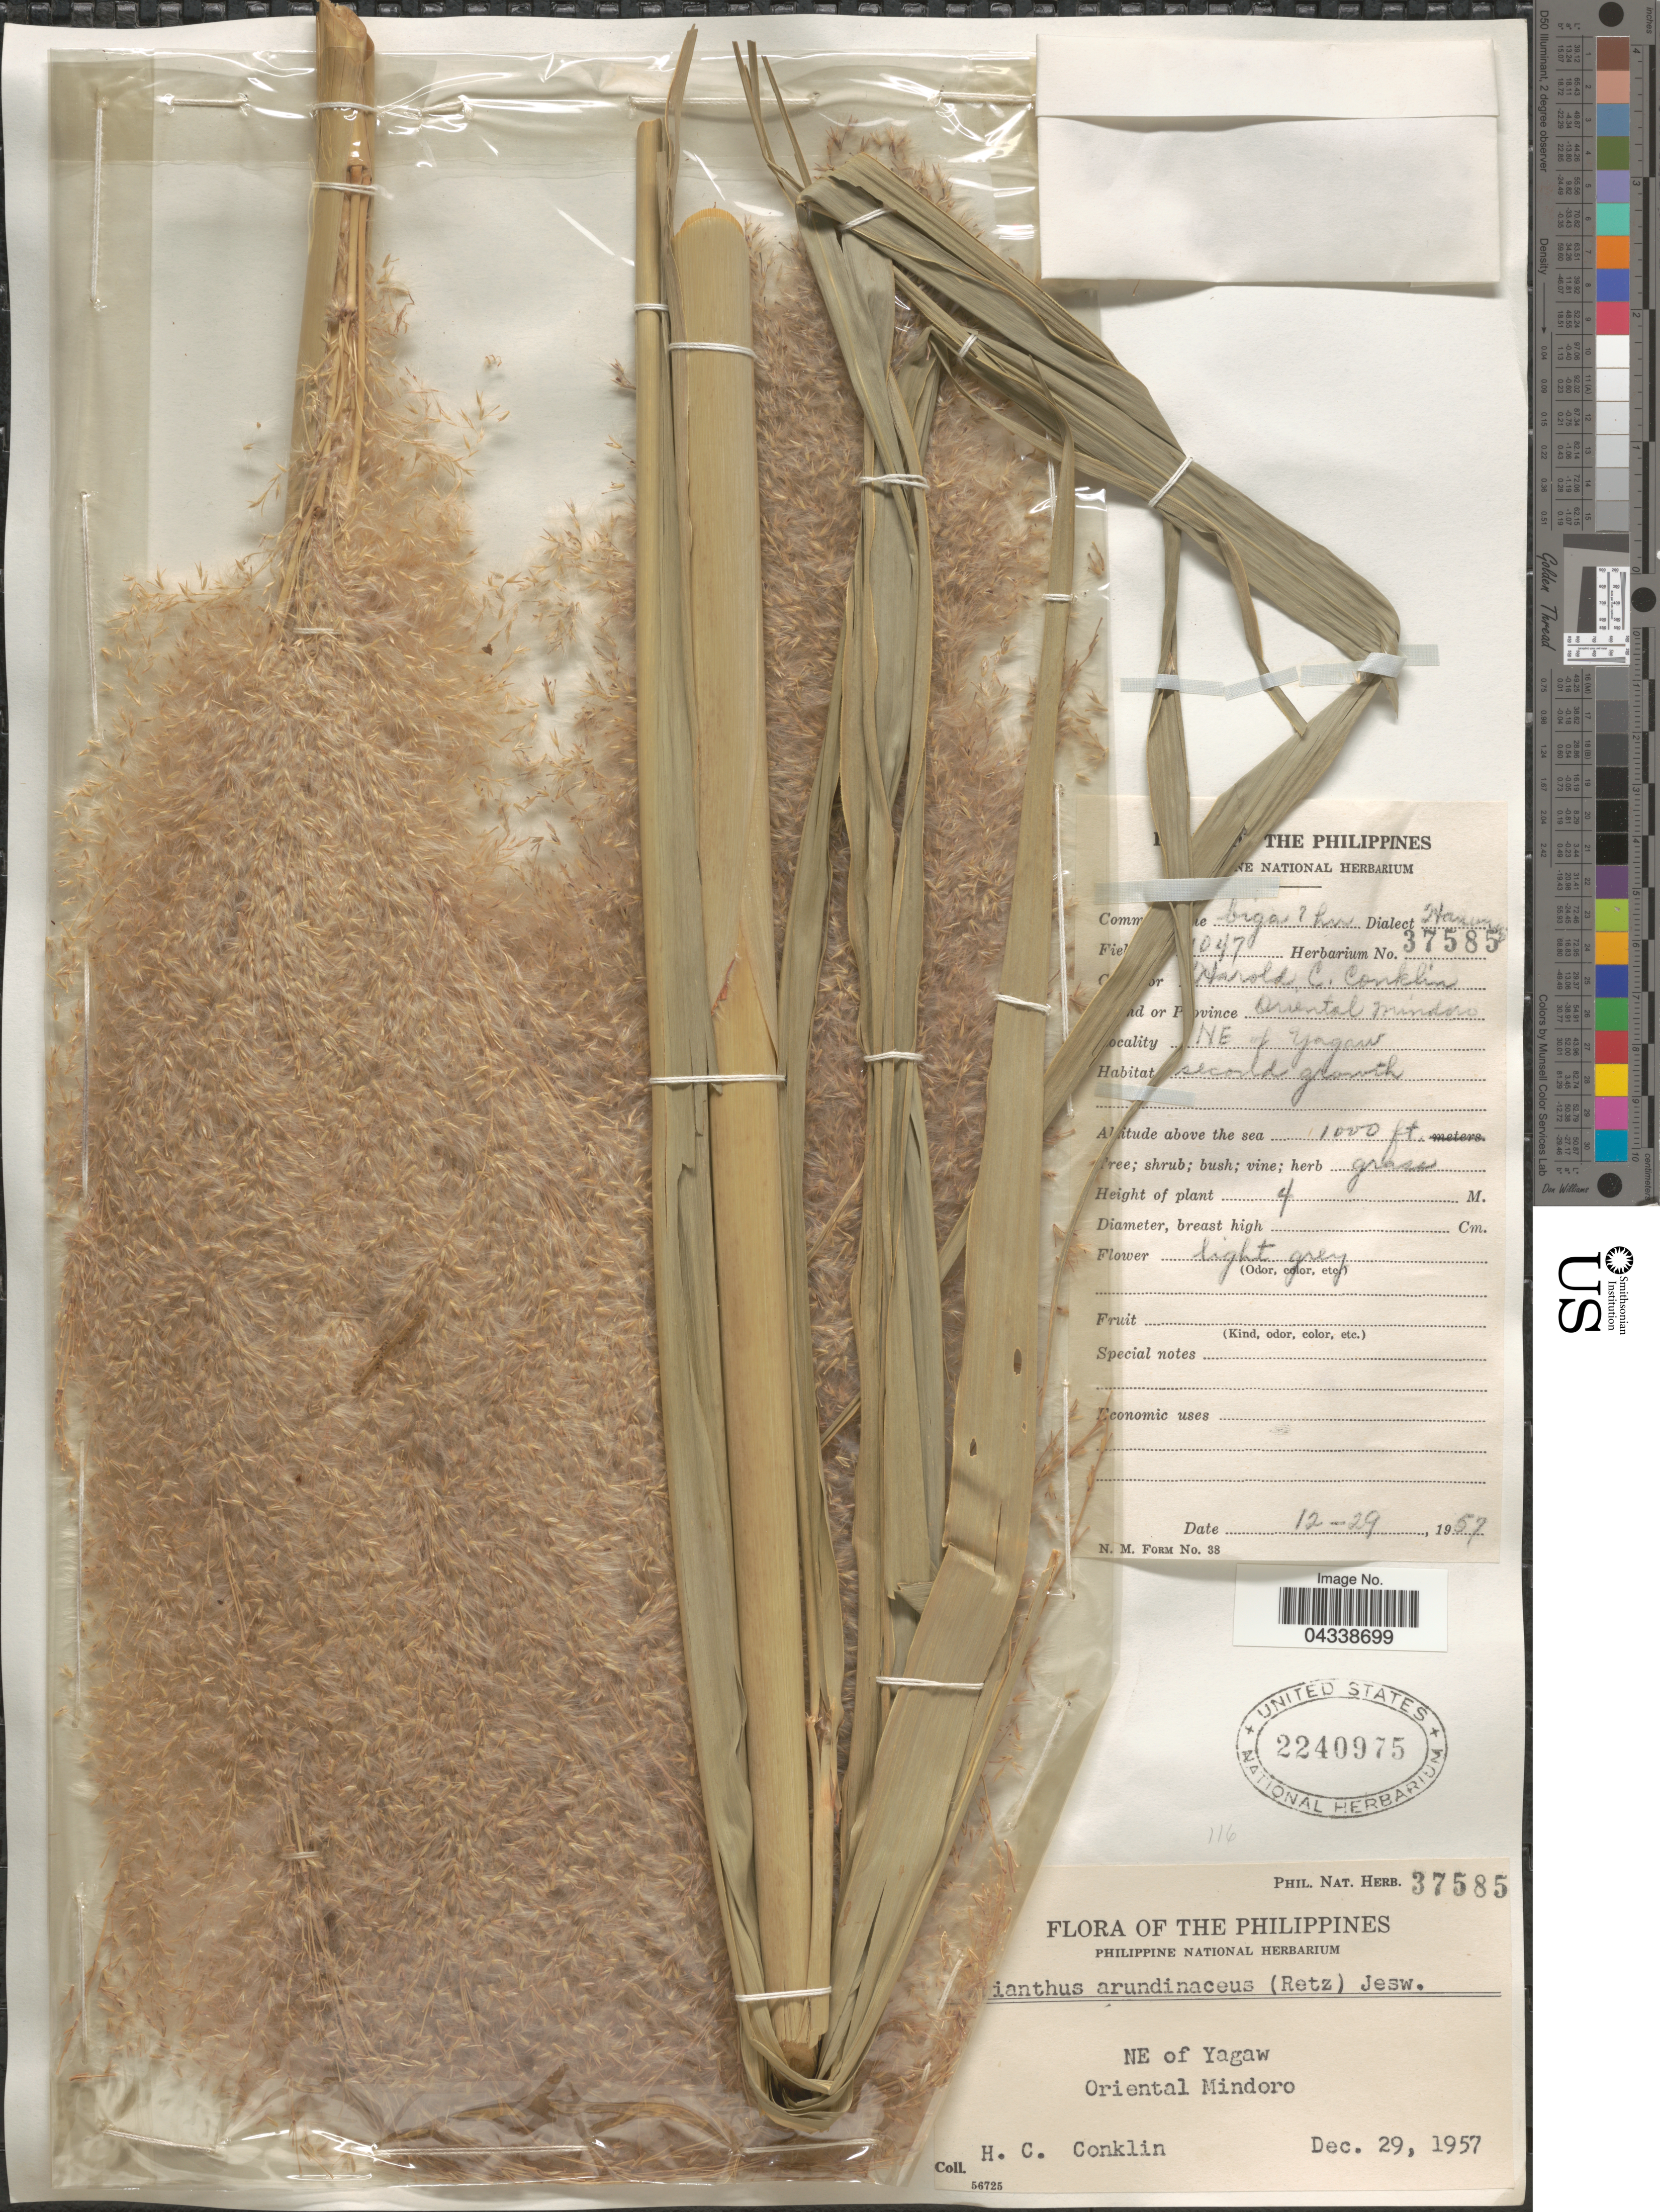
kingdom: Plantae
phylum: Tracheophyta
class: Liliopsida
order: Poales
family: Poaceae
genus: Tripidium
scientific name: Tripidium arundinaceum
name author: (Retz.) Welker et al.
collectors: H. Conklin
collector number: !047/Phil. Nat. Herb. 37585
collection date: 1957-12-29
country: Philippines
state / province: Mimaropa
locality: NE of Yagaw. Oriental Mindoro.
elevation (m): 305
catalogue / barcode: US 2240975